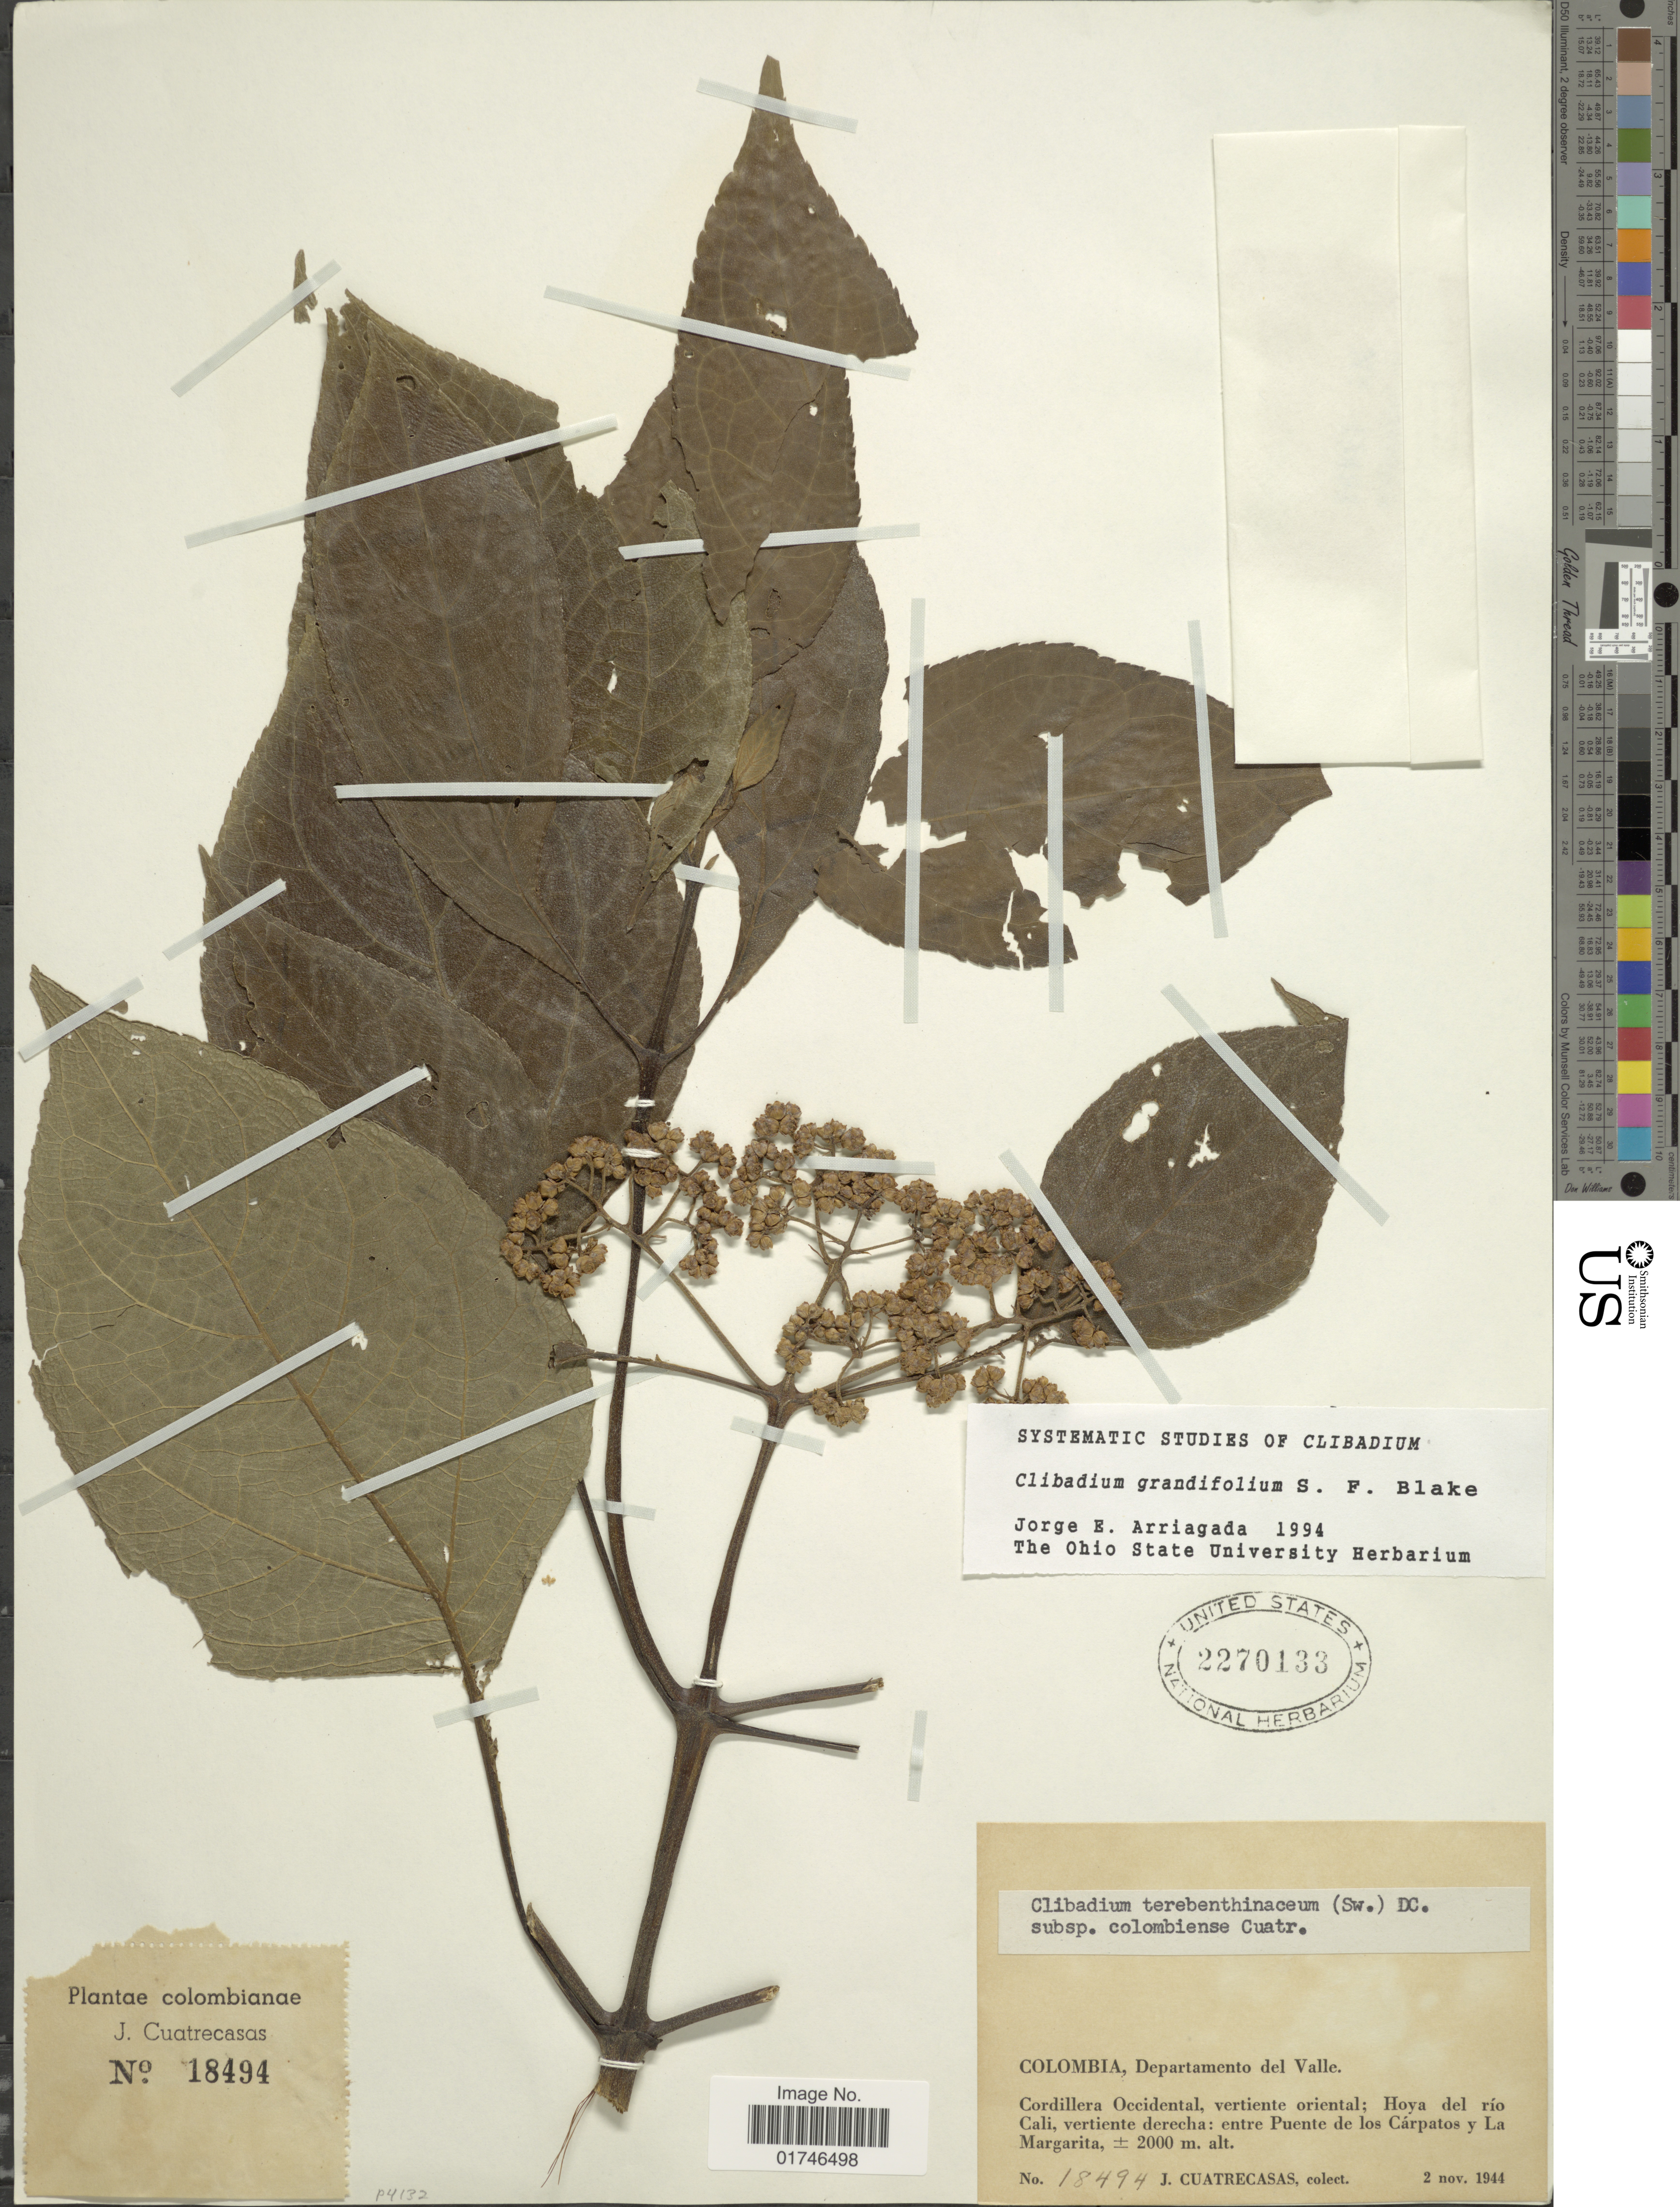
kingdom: Plantae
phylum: Tracheophyta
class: Magnoliopsida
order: Asterales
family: Asteraceae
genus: Clibadium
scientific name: Clibadium grandifolium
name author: S.F. Blake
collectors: J. Cuatrecasas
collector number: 18494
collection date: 1944-11-02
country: Colombia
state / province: Valle del Cauca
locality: Departamento del Valle. Cordillera Occidental, vertiente oriental; Hoya del rio Cali, vertiente derecha: entre Puente de los Carpatos y La Margarita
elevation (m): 2000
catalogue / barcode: US 2270133